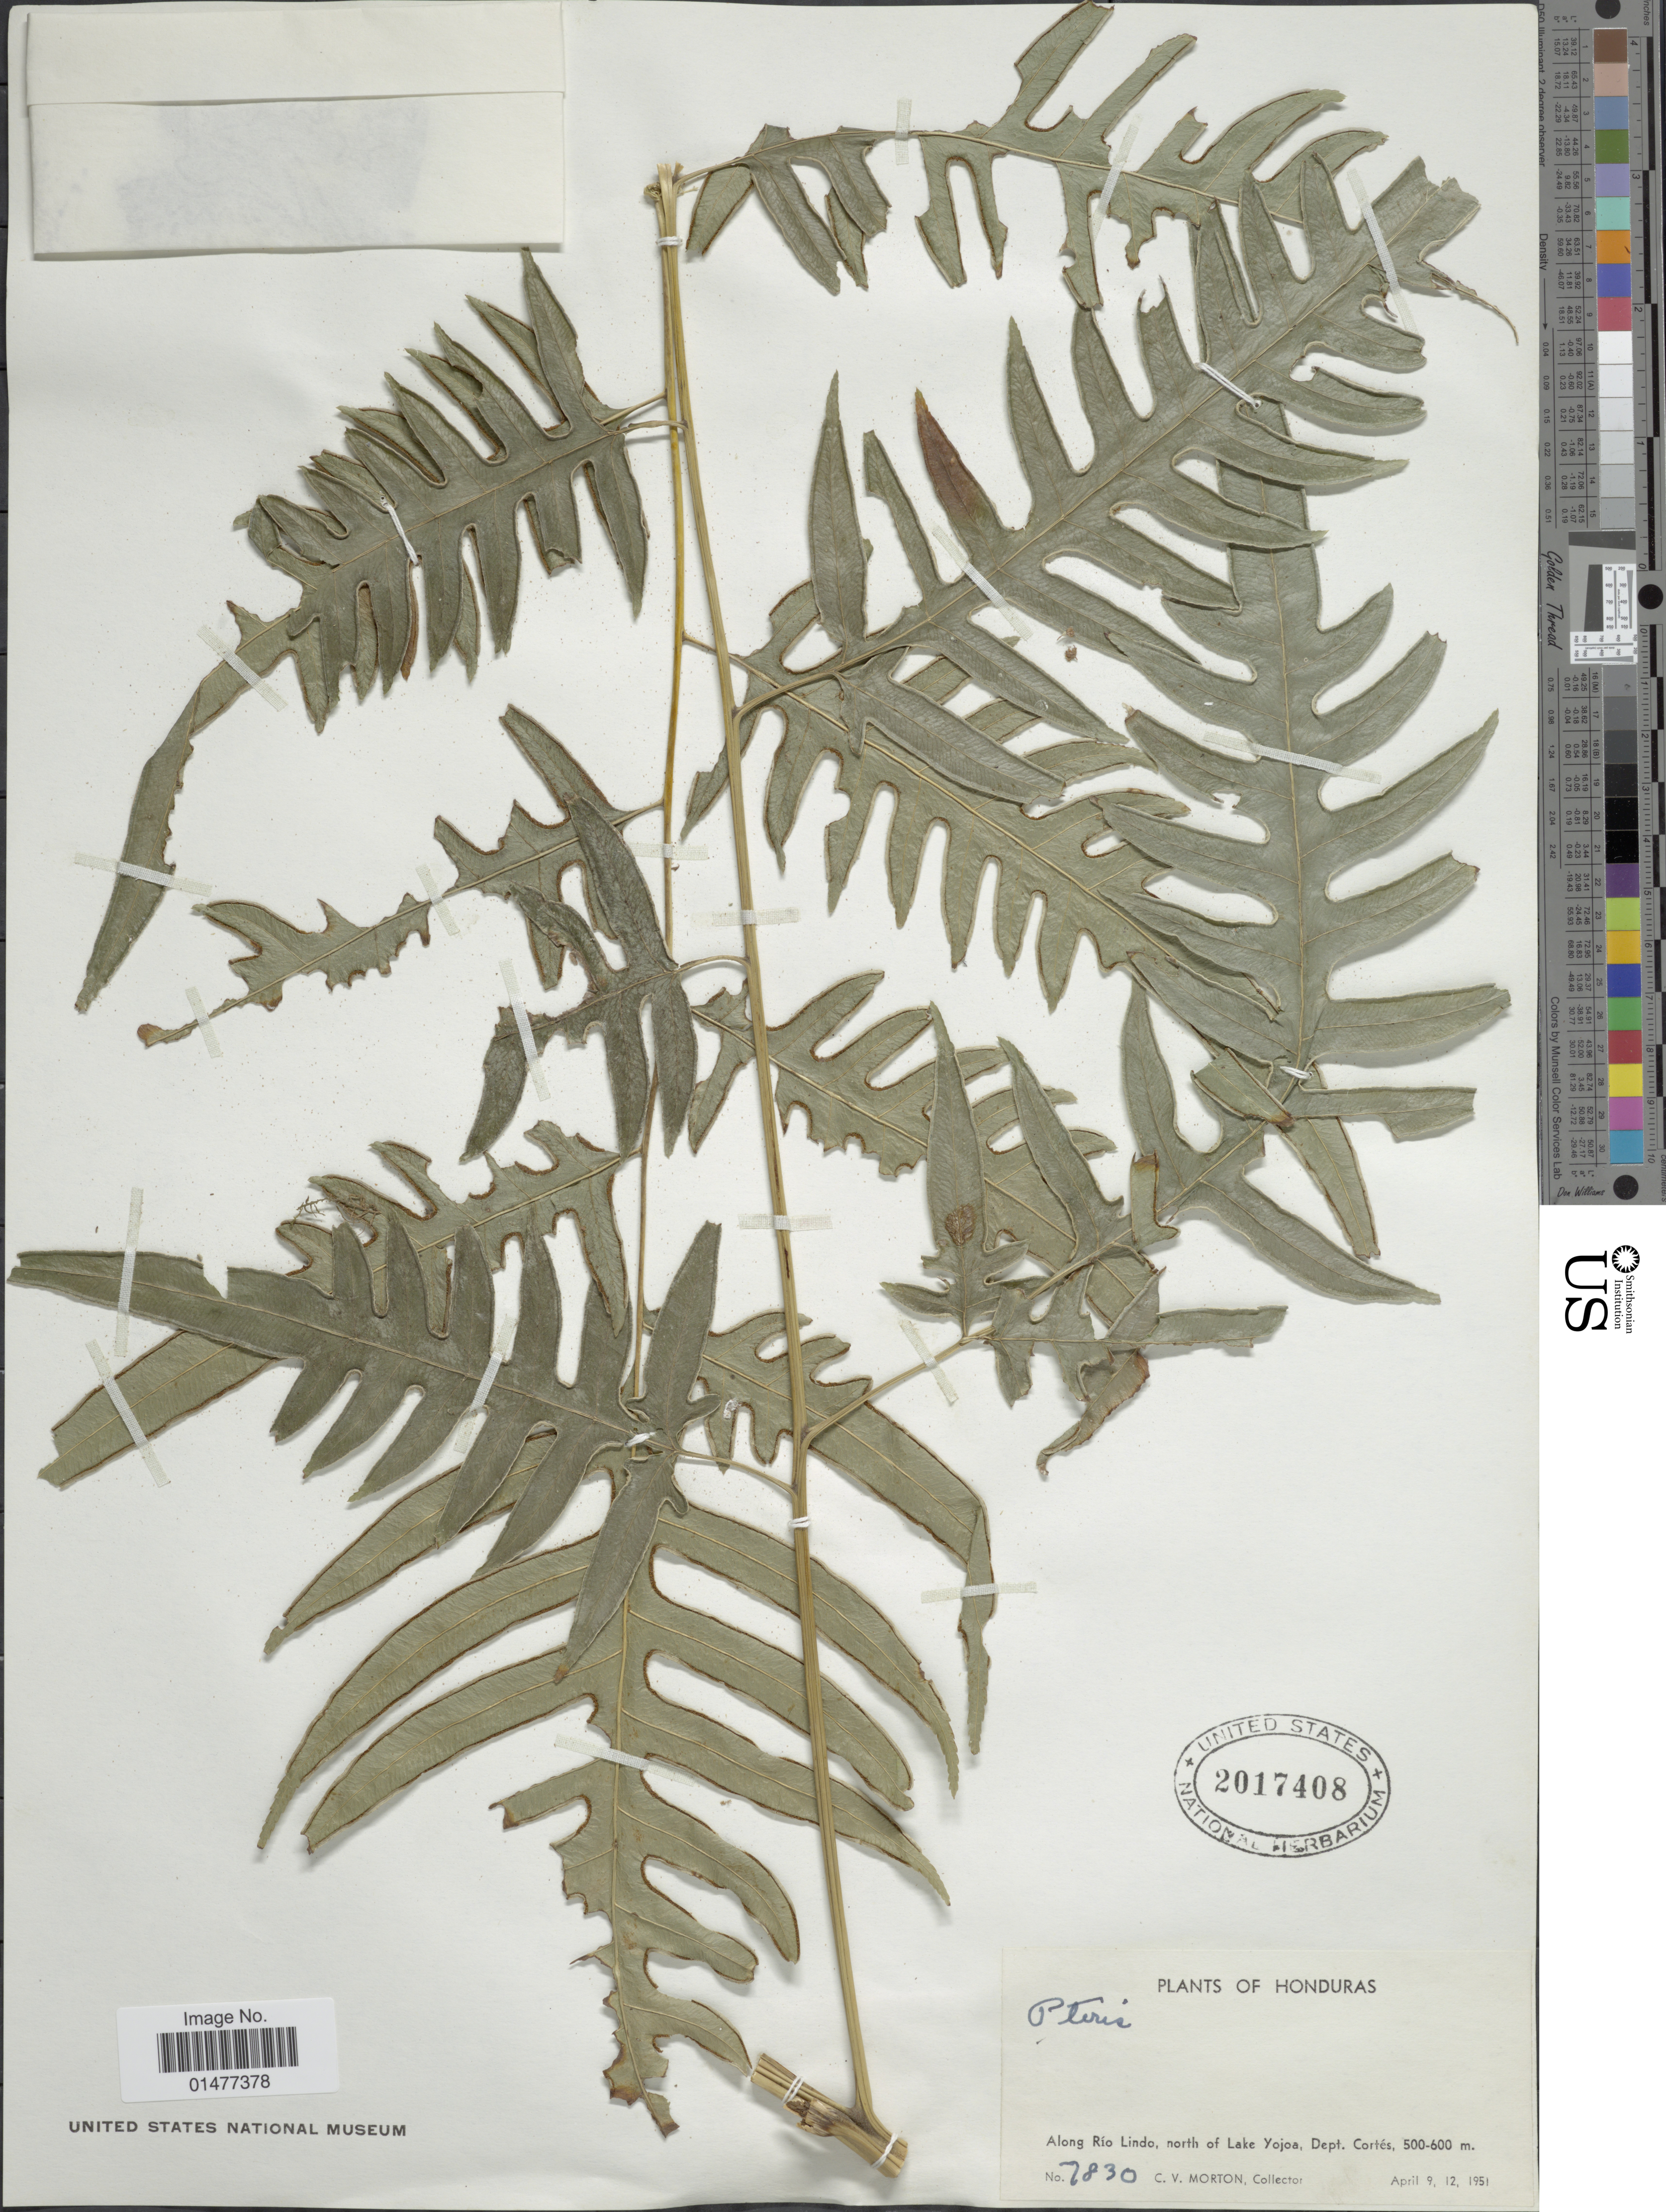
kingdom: Plantae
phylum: Tracheophyta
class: Polypodiopsida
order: Polypodiales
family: Pteridaceae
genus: Pteris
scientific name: Pteris altissima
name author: Poir.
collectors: C. V. Morton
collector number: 7830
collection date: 1951-04-09/1951-04-12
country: Honduras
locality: Plants of Honduras, Along Rio Lindo, north of Lake Yojoa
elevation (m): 500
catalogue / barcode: US 2017408